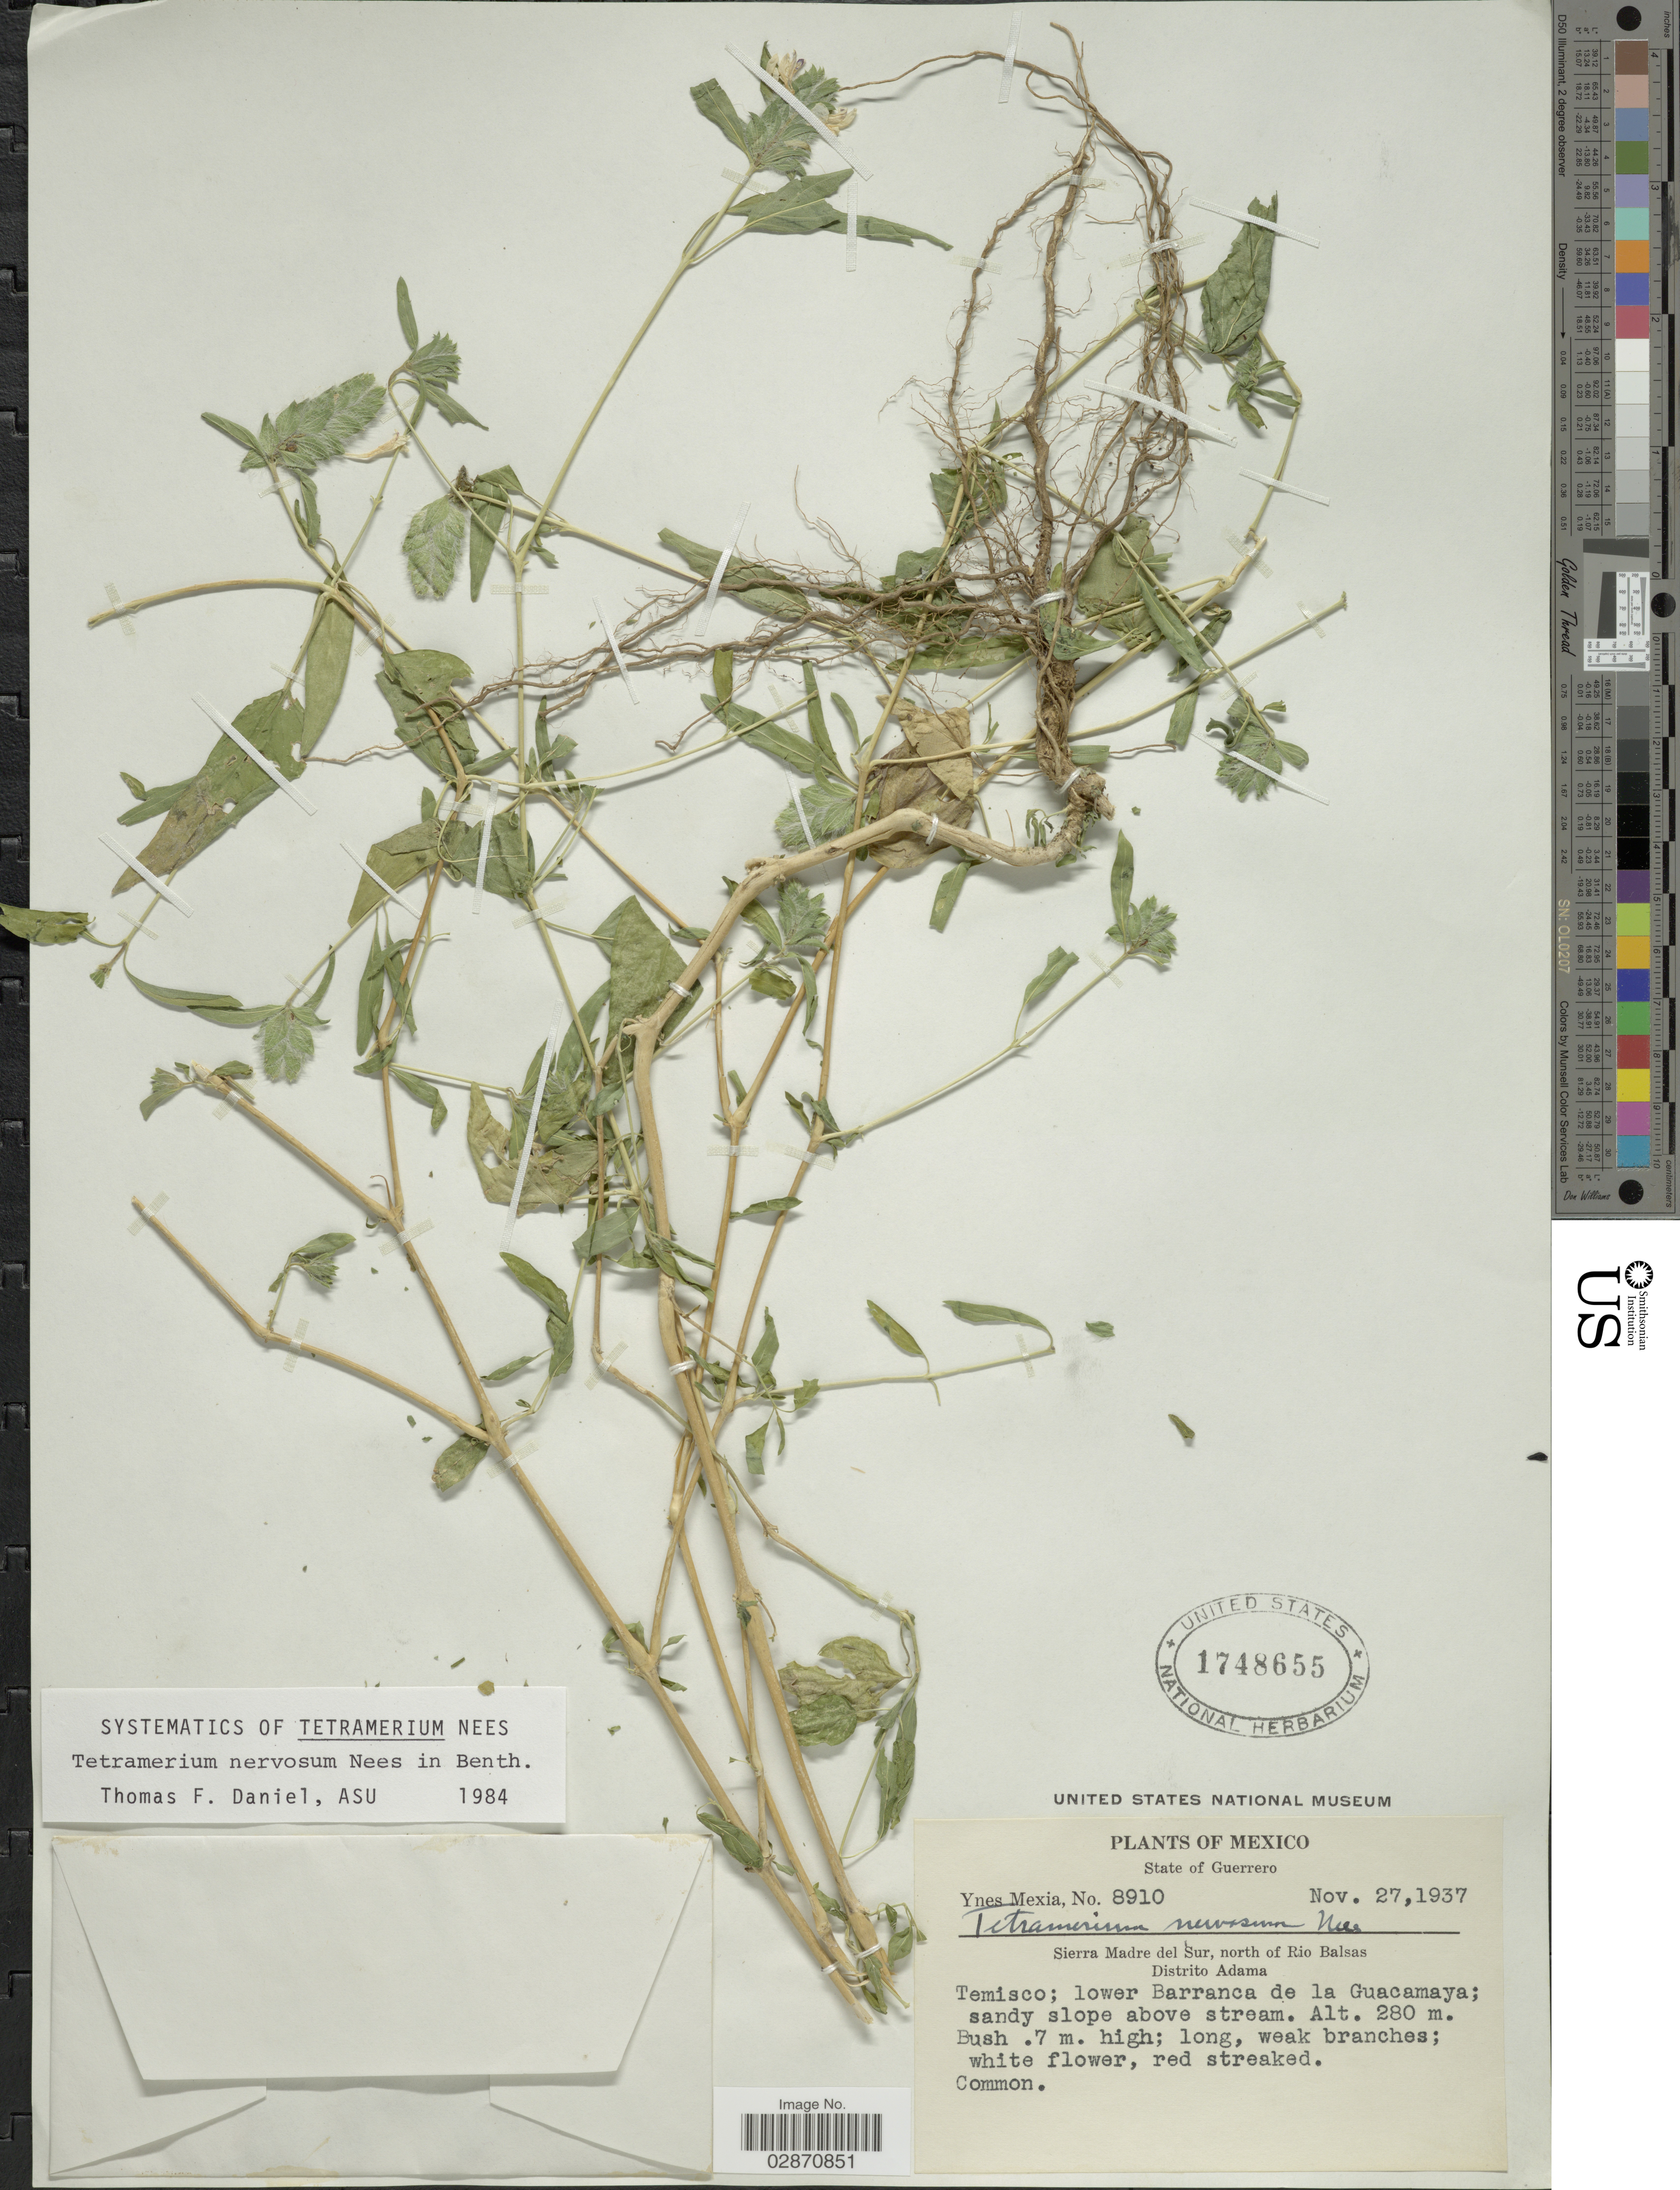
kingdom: Plantae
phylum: Tracheophyta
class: Magnoliopsida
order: Lamiales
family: Acanthaceae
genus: Tetramerium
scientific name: Tetramerium nervosum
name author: Nees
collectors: Y. Mexia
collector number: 8910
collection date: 1937-11-27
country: Mexico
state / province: Guerrero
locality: Sierra Madre del Sur, north of Rio Balsas. Distrito Adama. Temisco; lower Barranca de la Guacamaya.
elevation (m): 280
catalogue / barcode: US 1748655